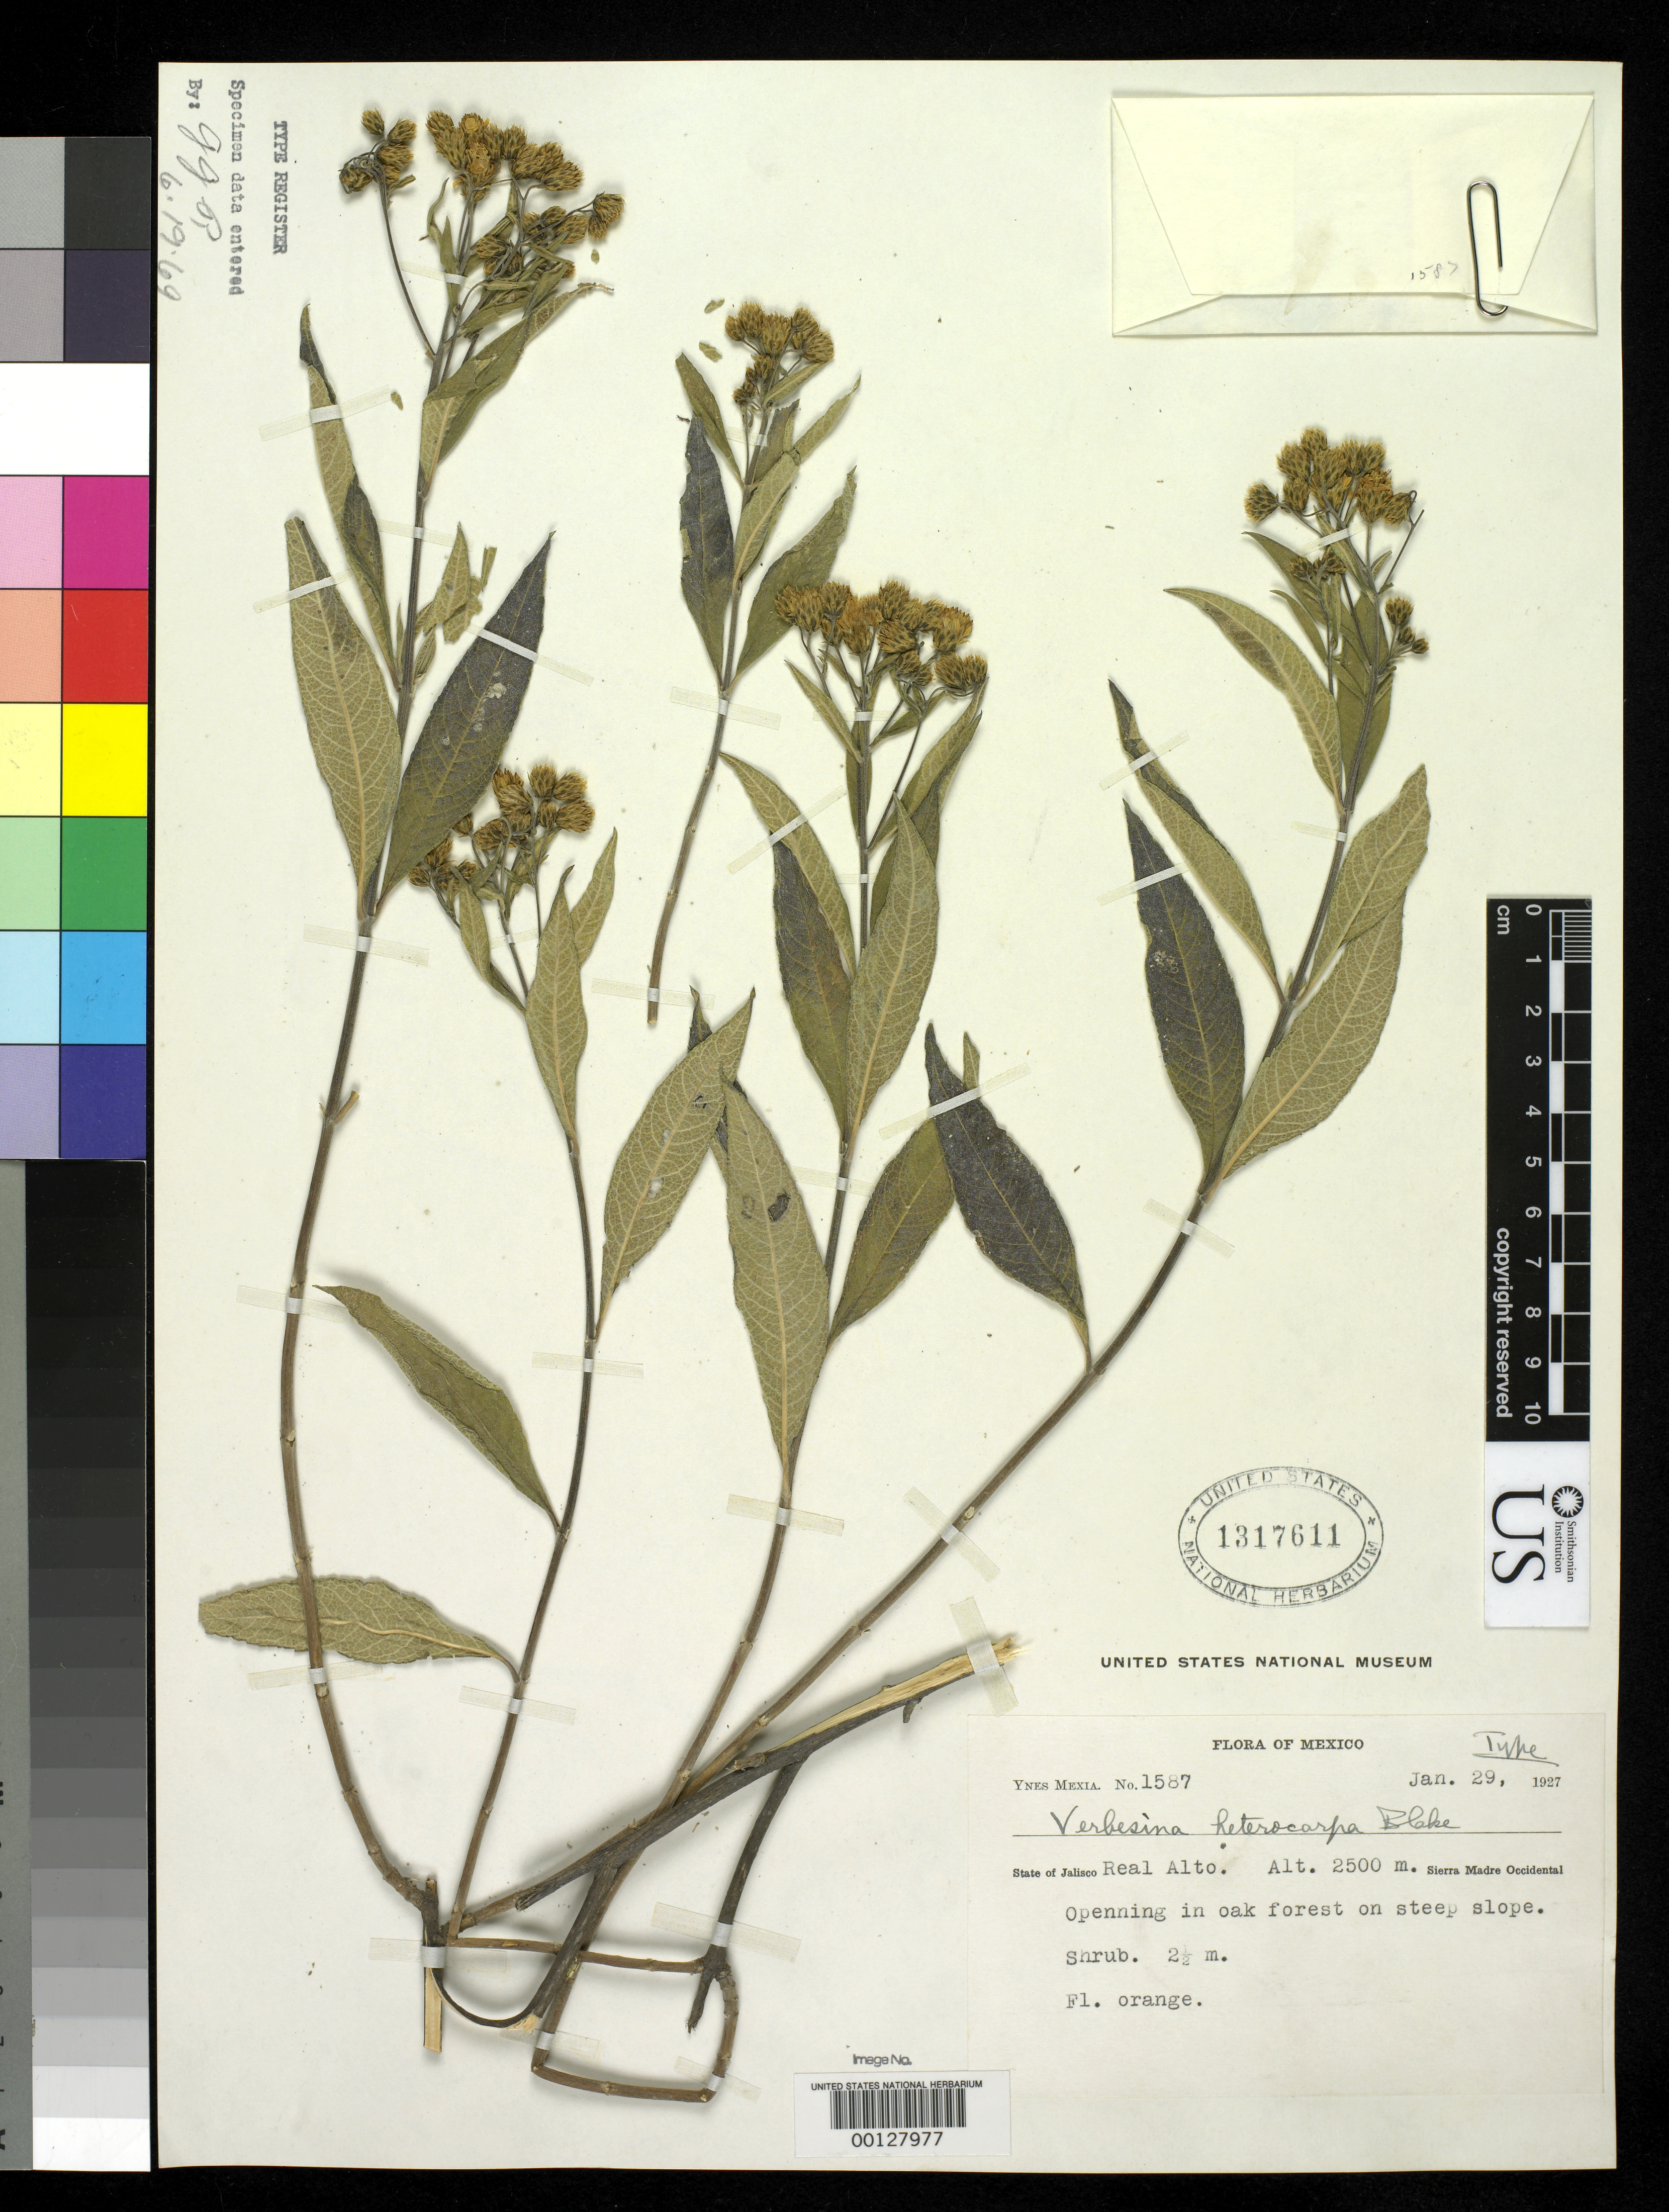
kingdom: Plantae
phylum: Tracheophyta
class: Magnoliopsida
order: Asterales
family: Asteraceae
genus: Verbesina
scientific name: Verbesina heterocarpa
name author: S.F. Blake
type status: Holotype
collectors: Y. Mexia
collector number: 1587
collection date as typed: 29 Jan 1927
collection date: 1927-01-29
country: Mexico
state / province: Jalisco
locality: Real Alto.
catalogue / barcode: US 1317611